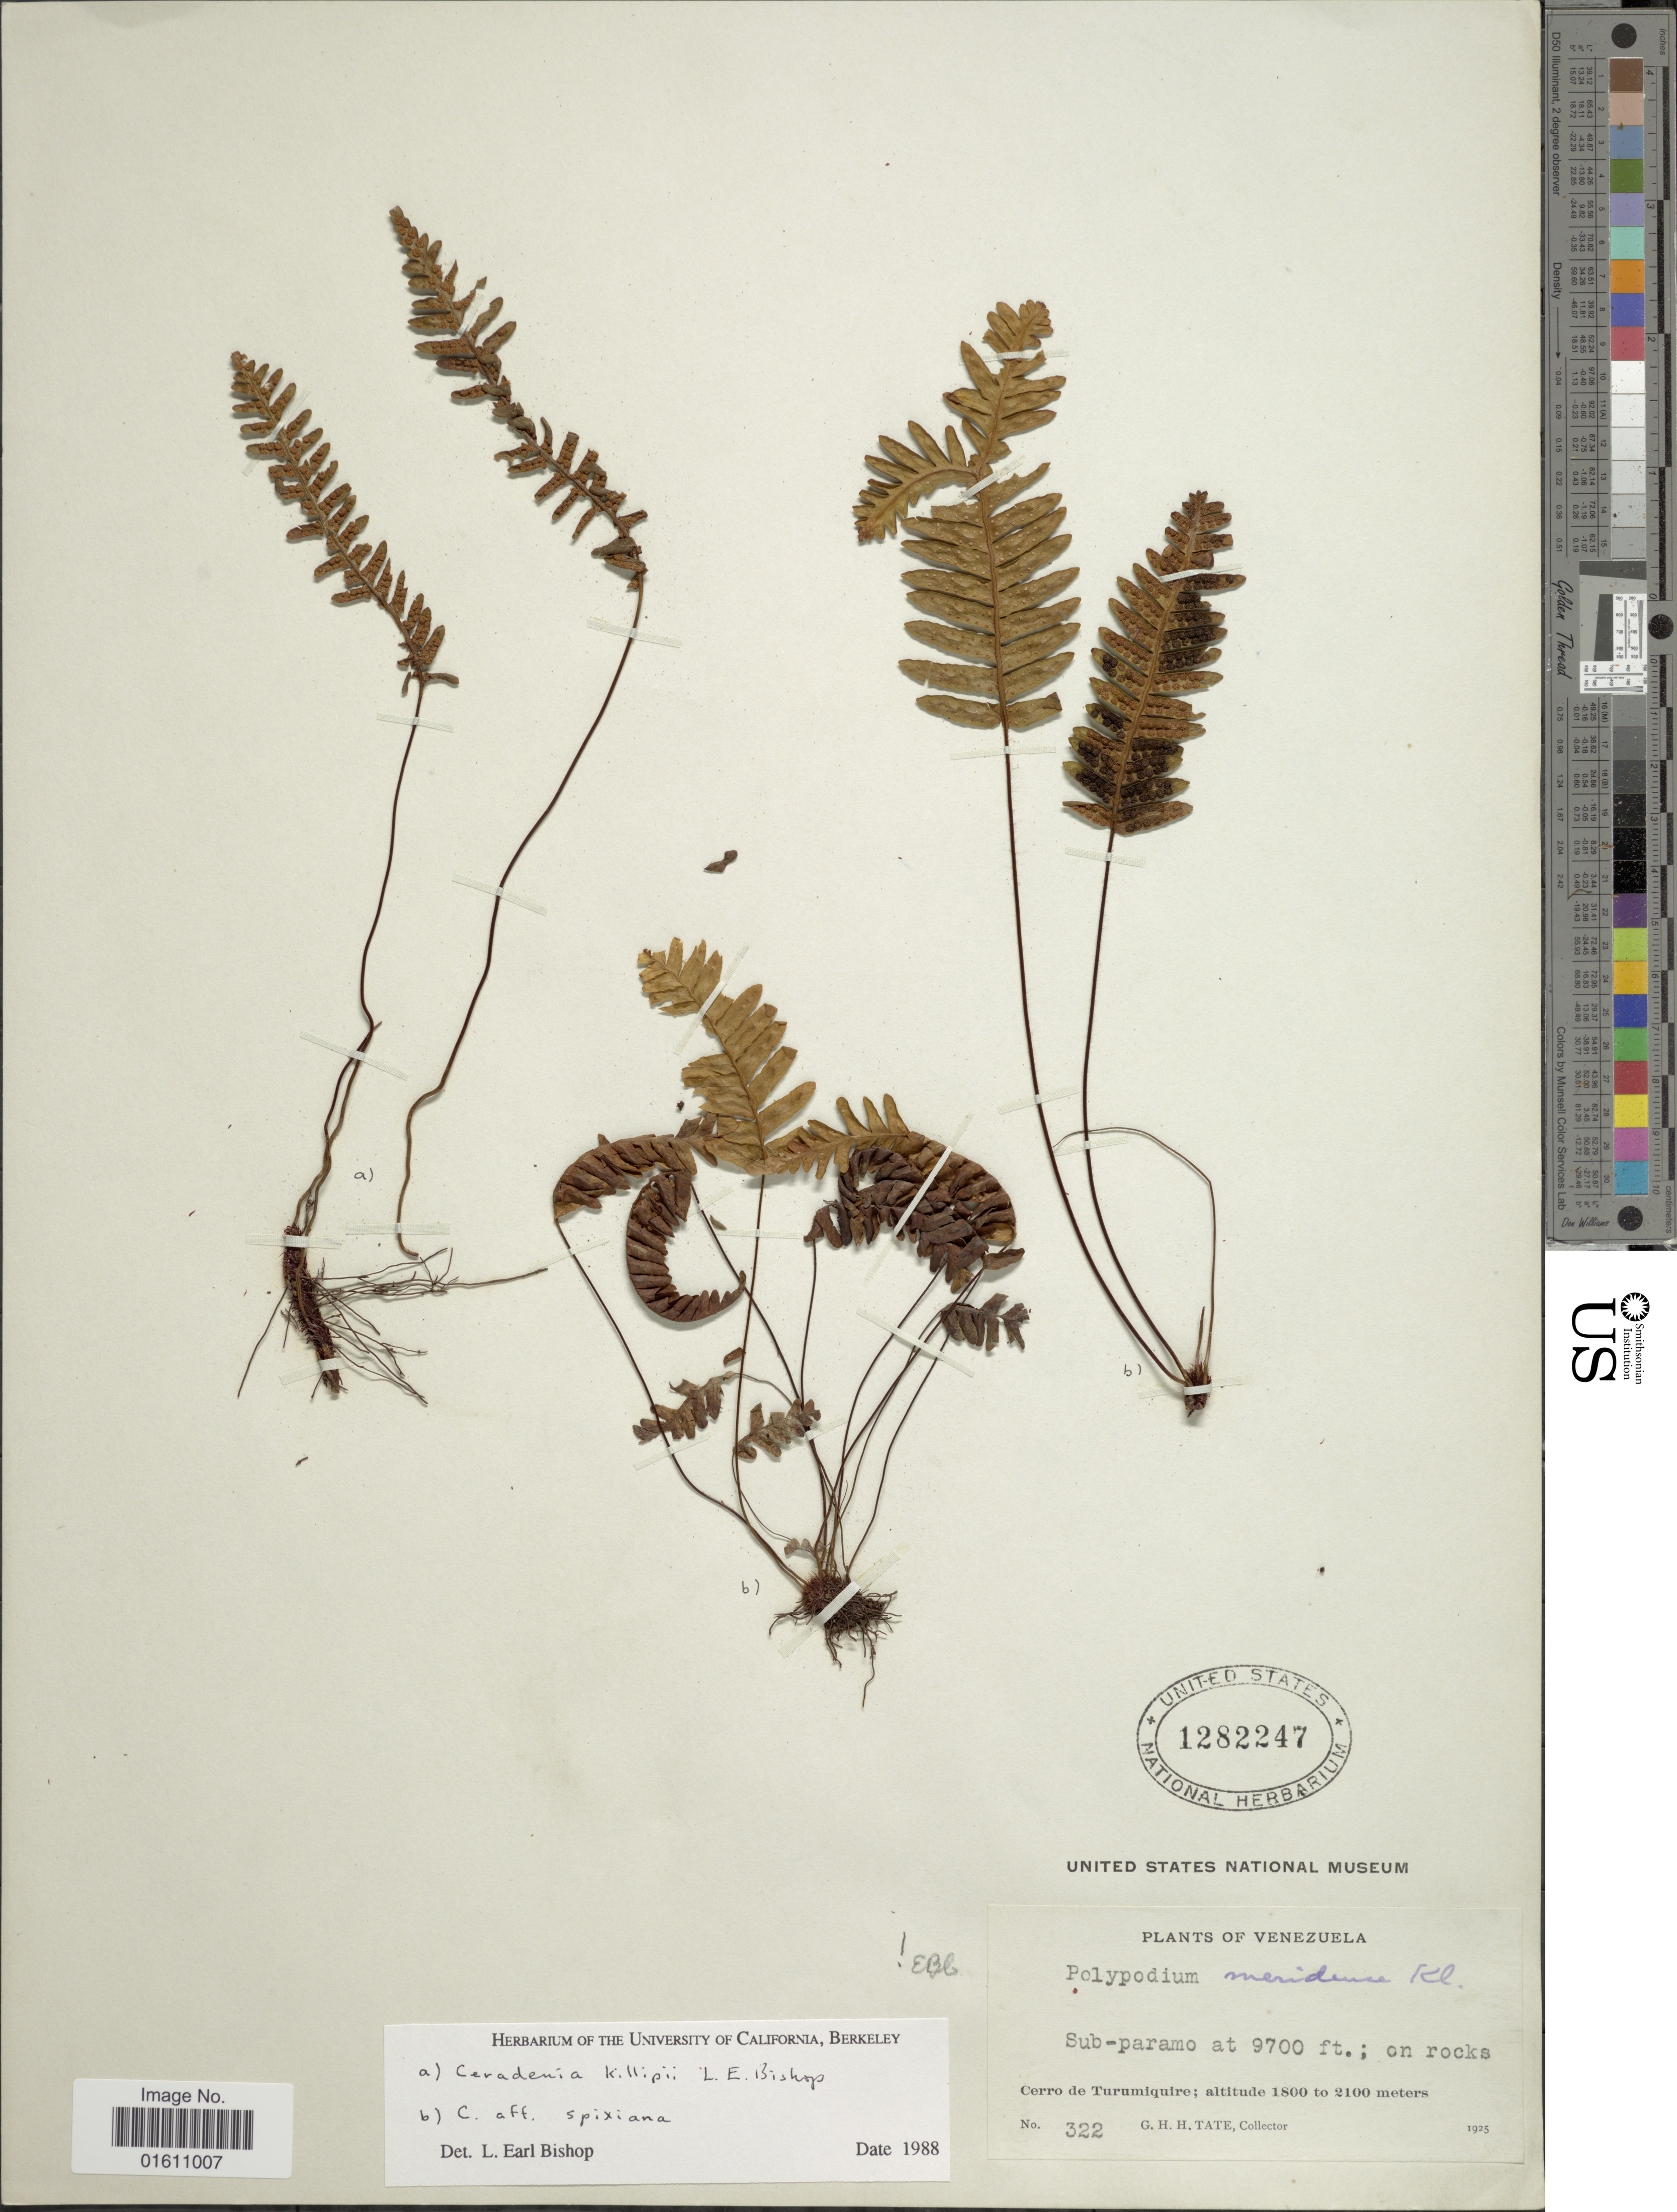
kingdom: Plantae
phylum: Tracheophyta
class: Polypodiopsida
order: Polypodiales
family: Polypodiaceae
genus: Moranopteris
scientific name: Moranopteris killipii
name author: (Copel.) R. Y. Hirai & J. Prado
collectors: G. H. H.Tate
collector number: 322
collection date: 1925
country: Venezuela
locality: Sub-paramo, Cerro de Turumiquire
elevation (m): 2957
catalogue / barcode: US 1282247